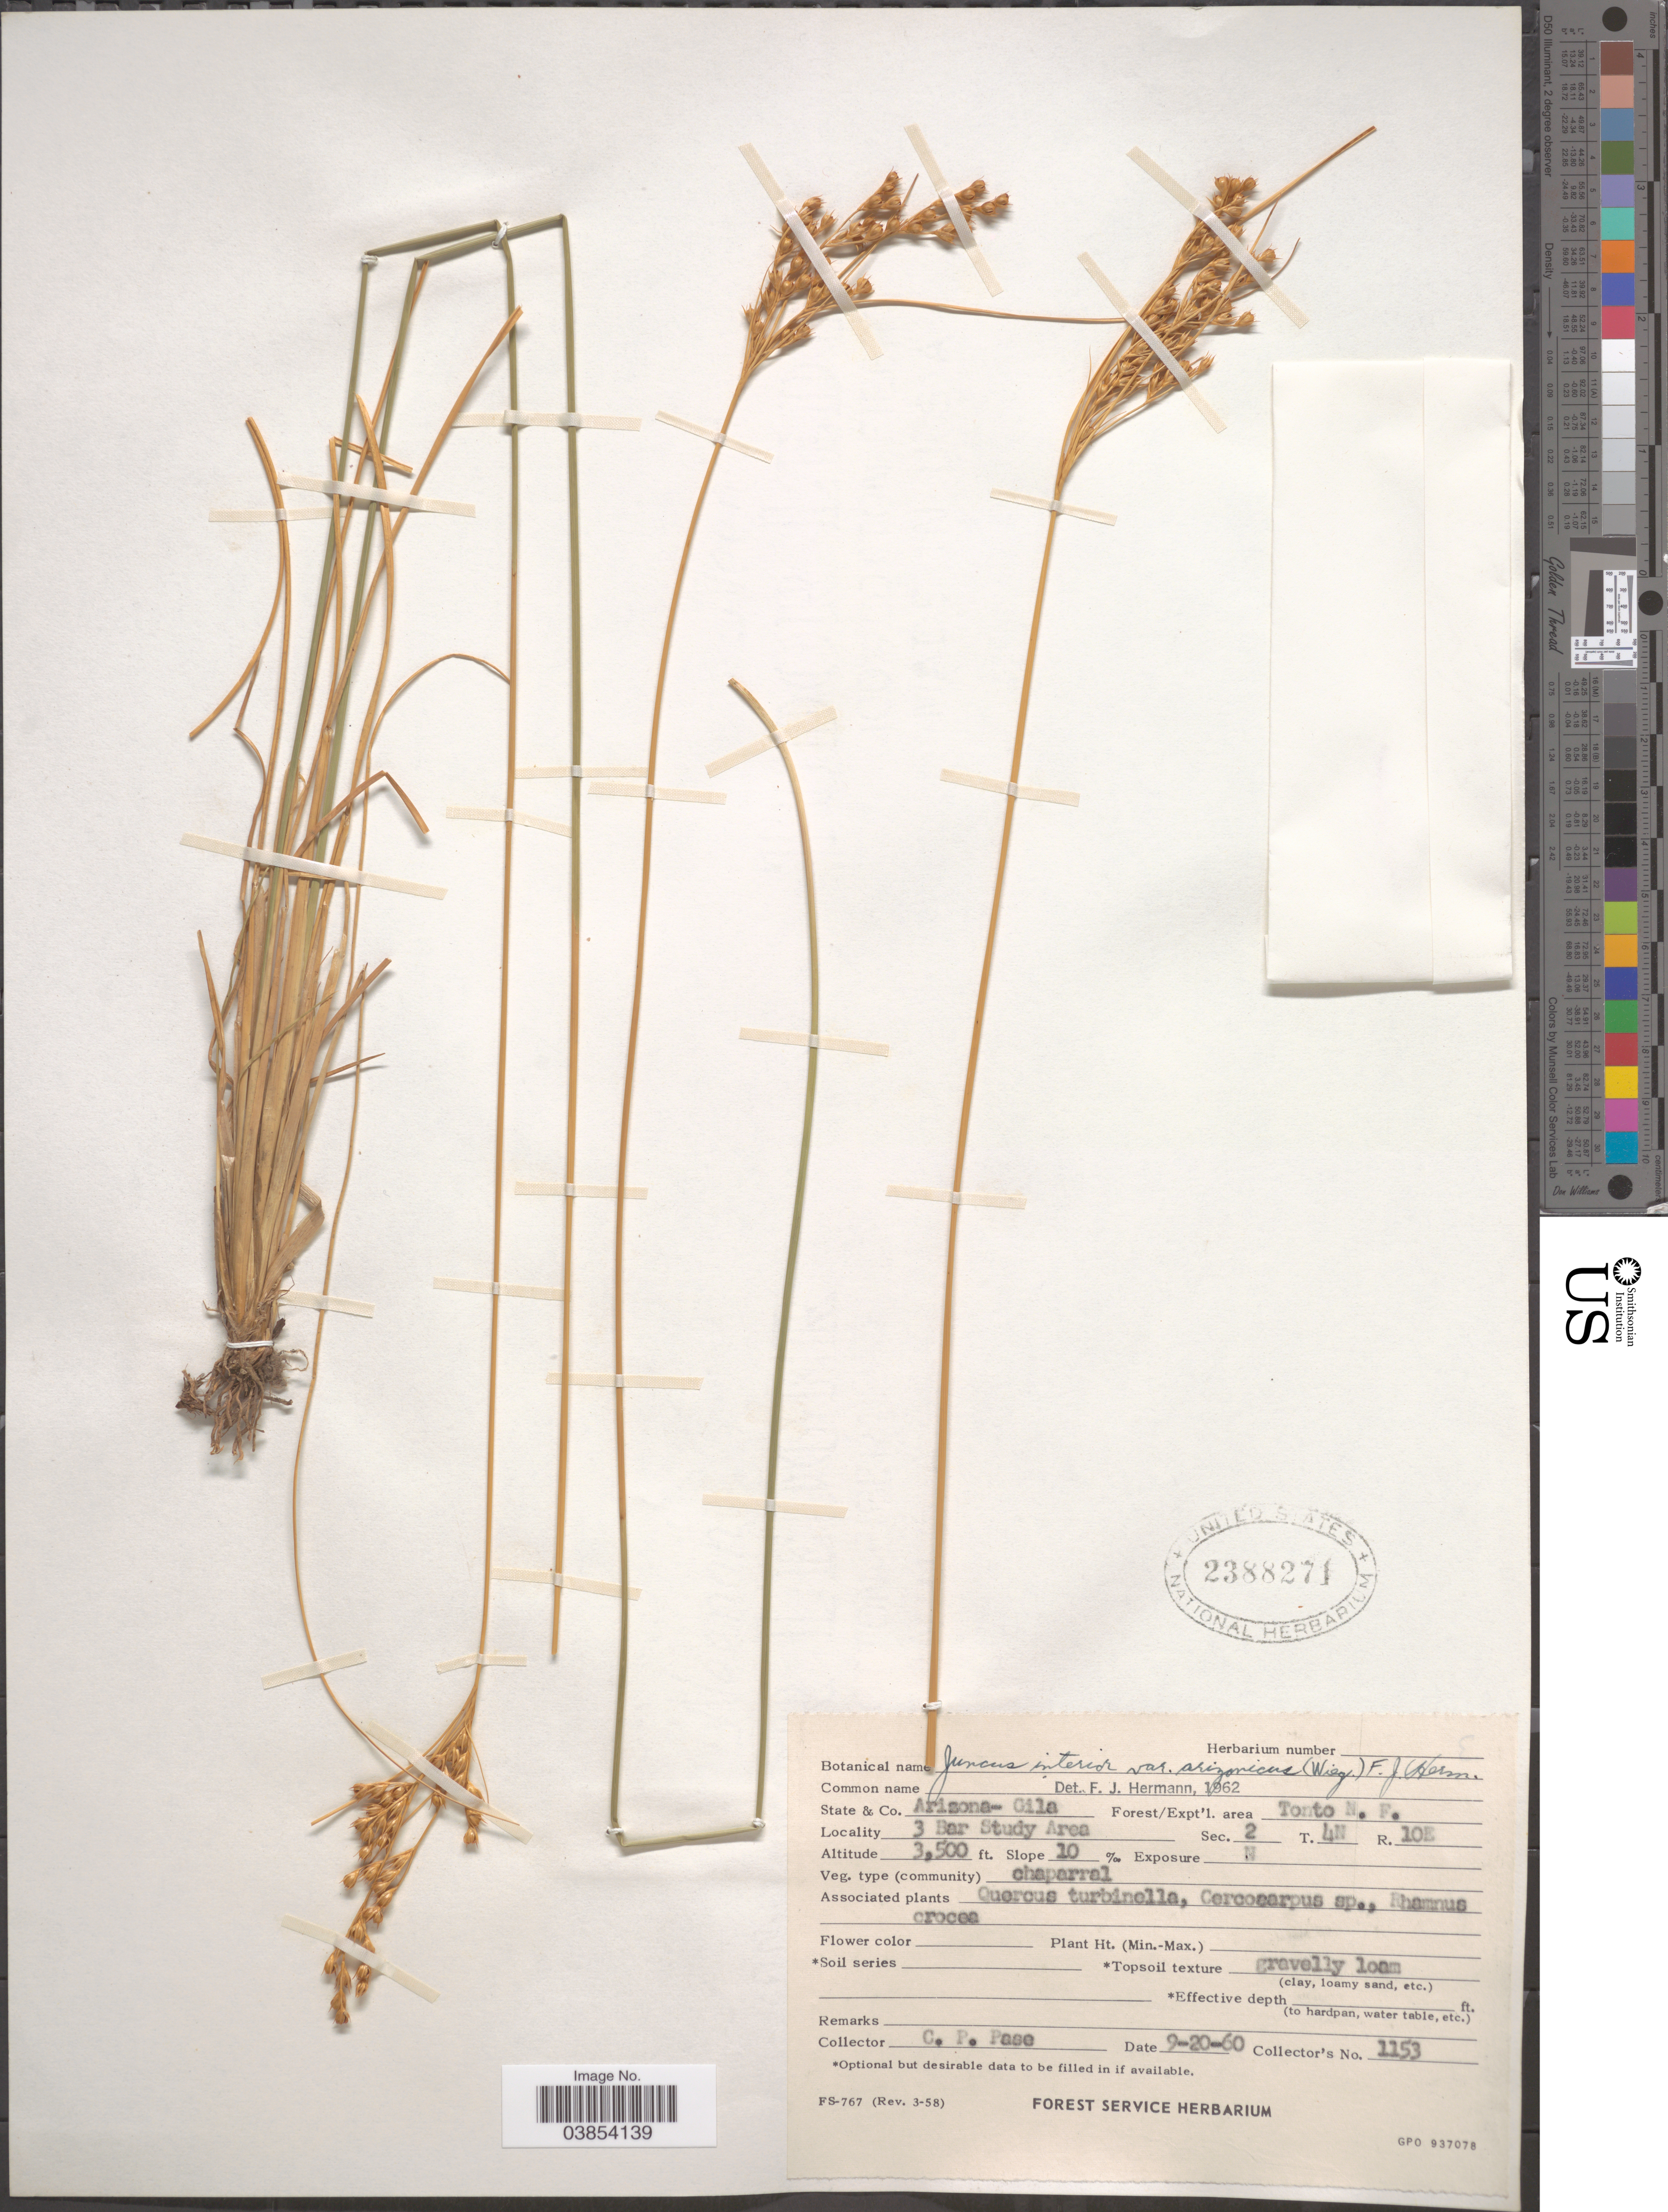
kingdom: Plantae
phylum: Tracheophyta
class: Liliopsida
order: Poales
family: Juncaceae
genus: Juncus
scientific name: Juncus interior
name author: Wiegand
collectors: C. P. Pase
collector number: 1153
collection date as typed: Transcribed d/m/y: 20/9/60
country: United States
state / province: Arizona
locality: Co. Gila.Tonto N.F. 3 Bar Study Area. Sec. 2 T.4N R. 10E.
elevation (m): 1067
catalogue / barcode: US 2388271